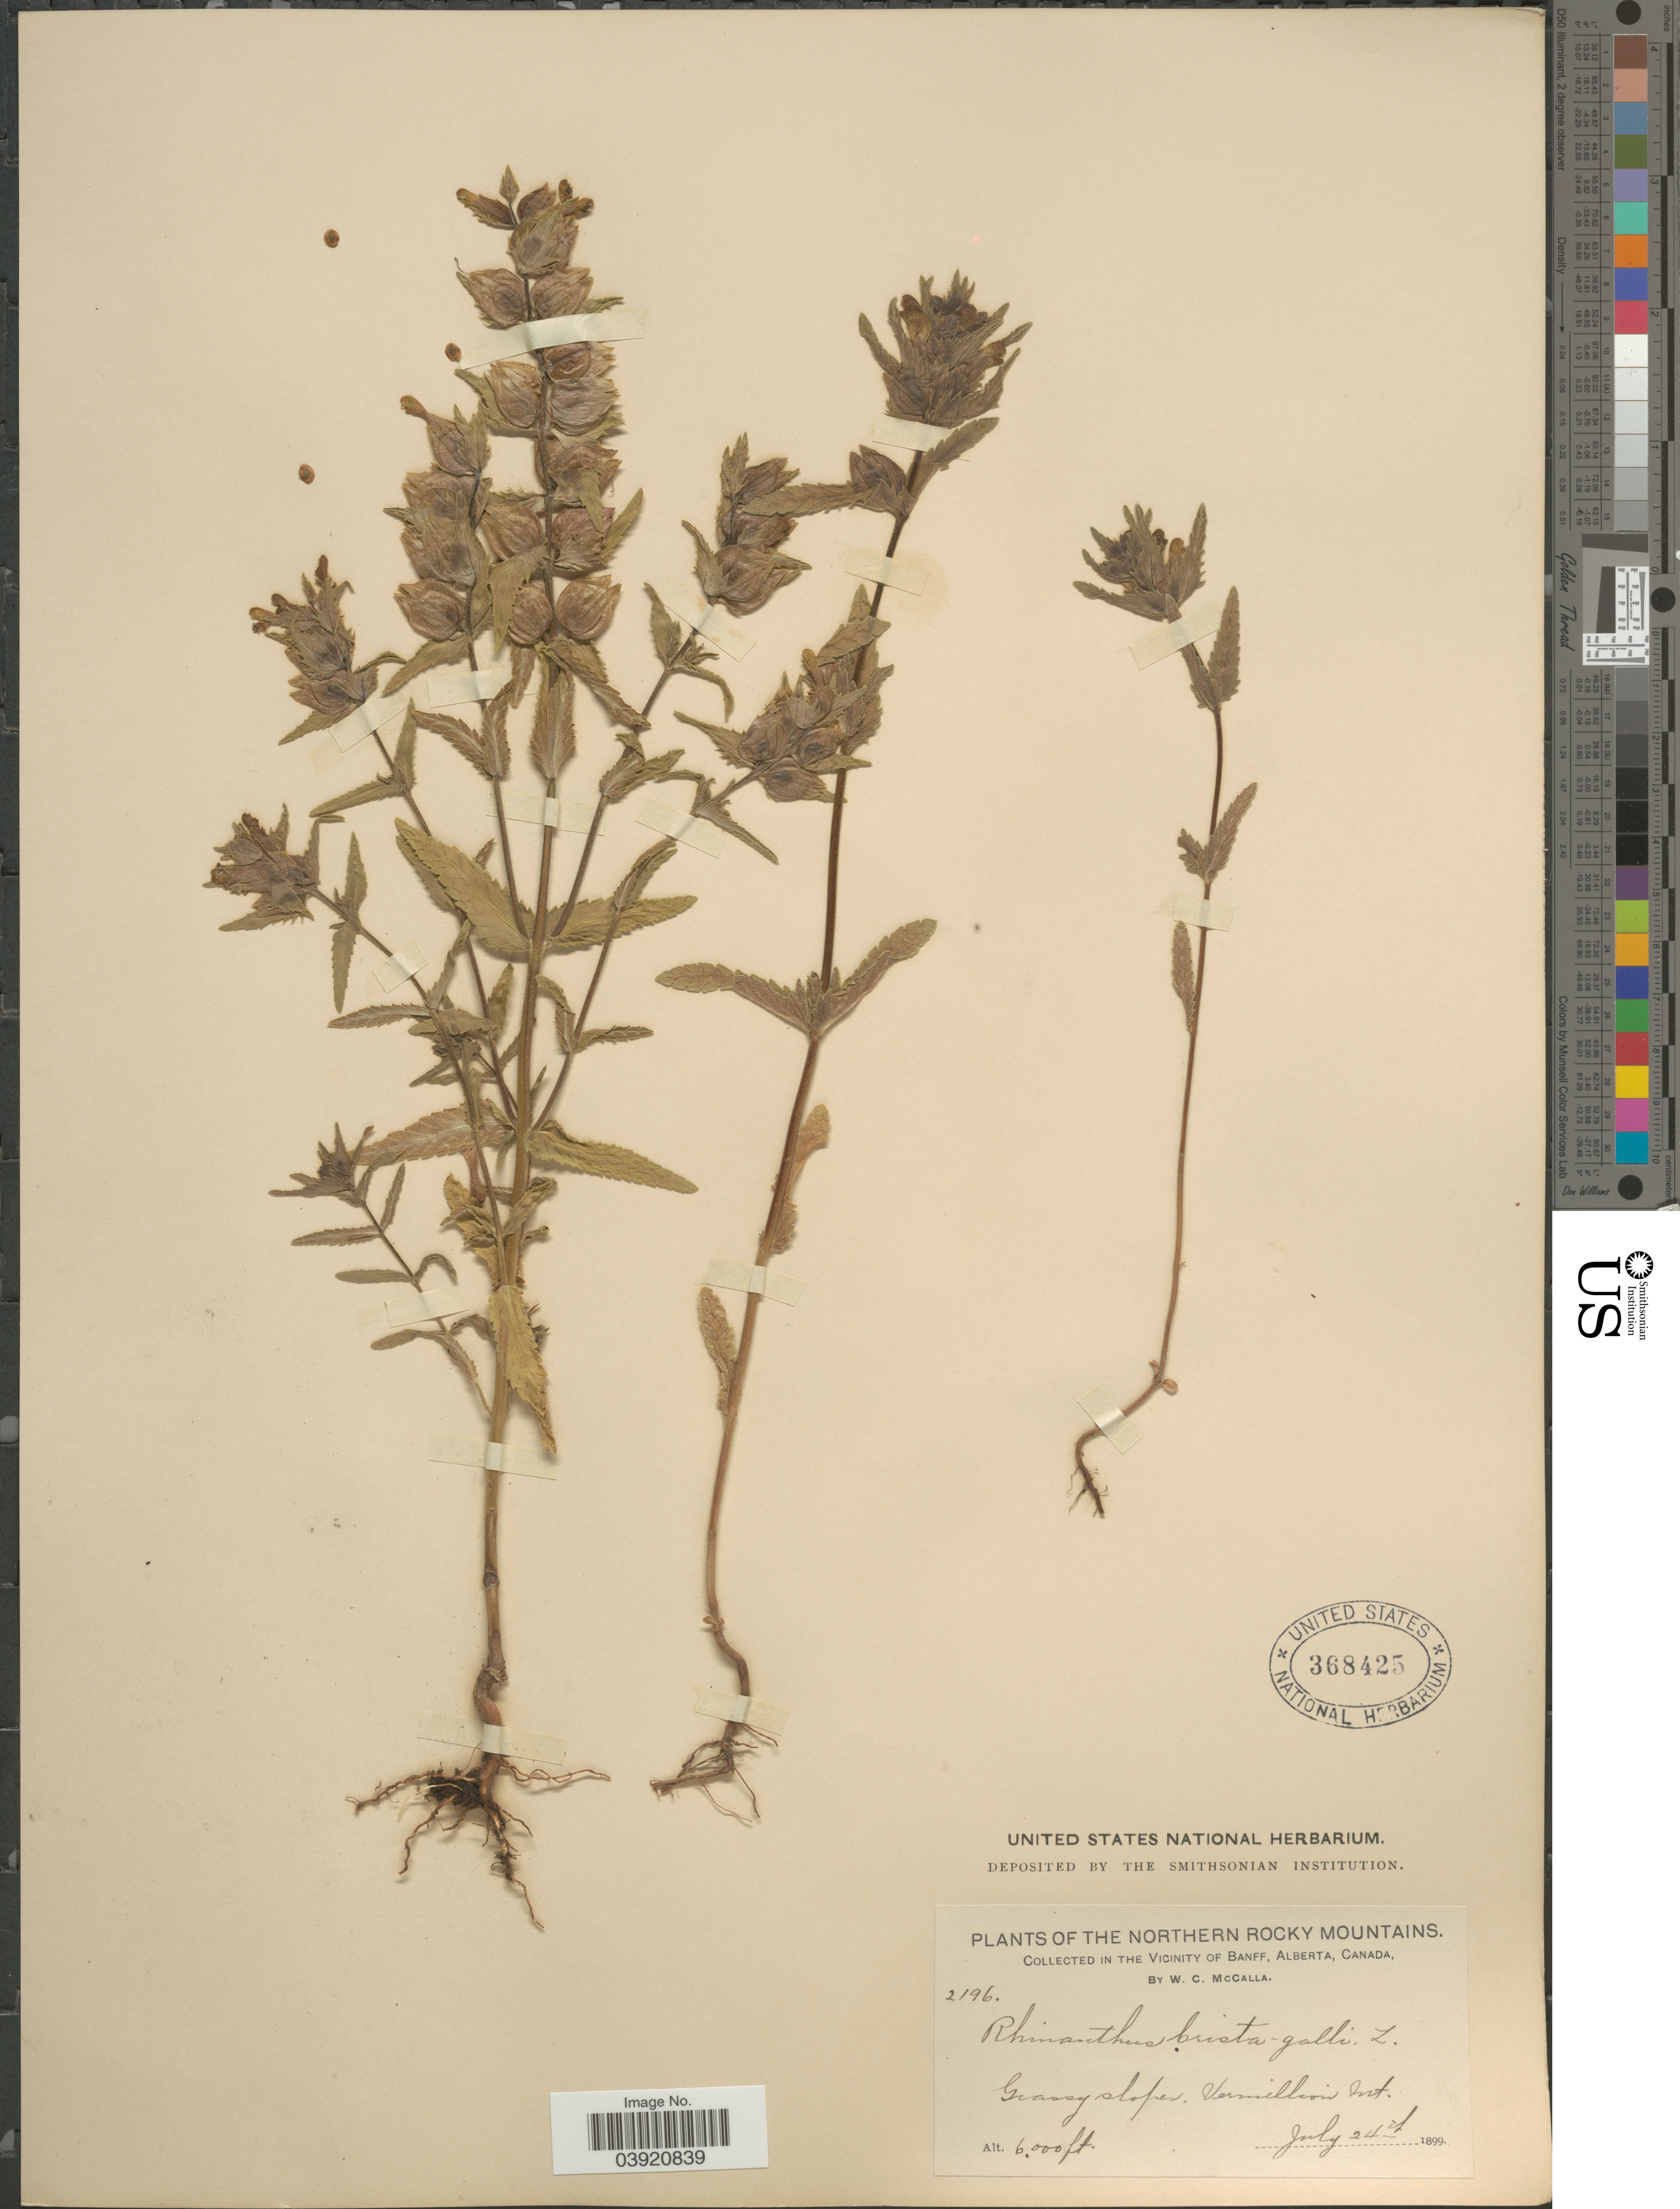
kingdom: Plantae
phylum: Tracheophyta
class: Magnoliopsida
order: Lamiales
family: Orobanchaceae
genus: Rhinanthus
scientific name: Rhinanthus crista-galli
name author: L.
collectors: W. McCalla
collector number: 2196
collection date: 1899-07-24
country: Canada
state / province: Alberta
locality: Northern Rocky Mountains. In the Vicinity of Banff. Grassy slopes, Vermillion Mt.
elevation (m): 1829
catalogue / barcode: US 368425